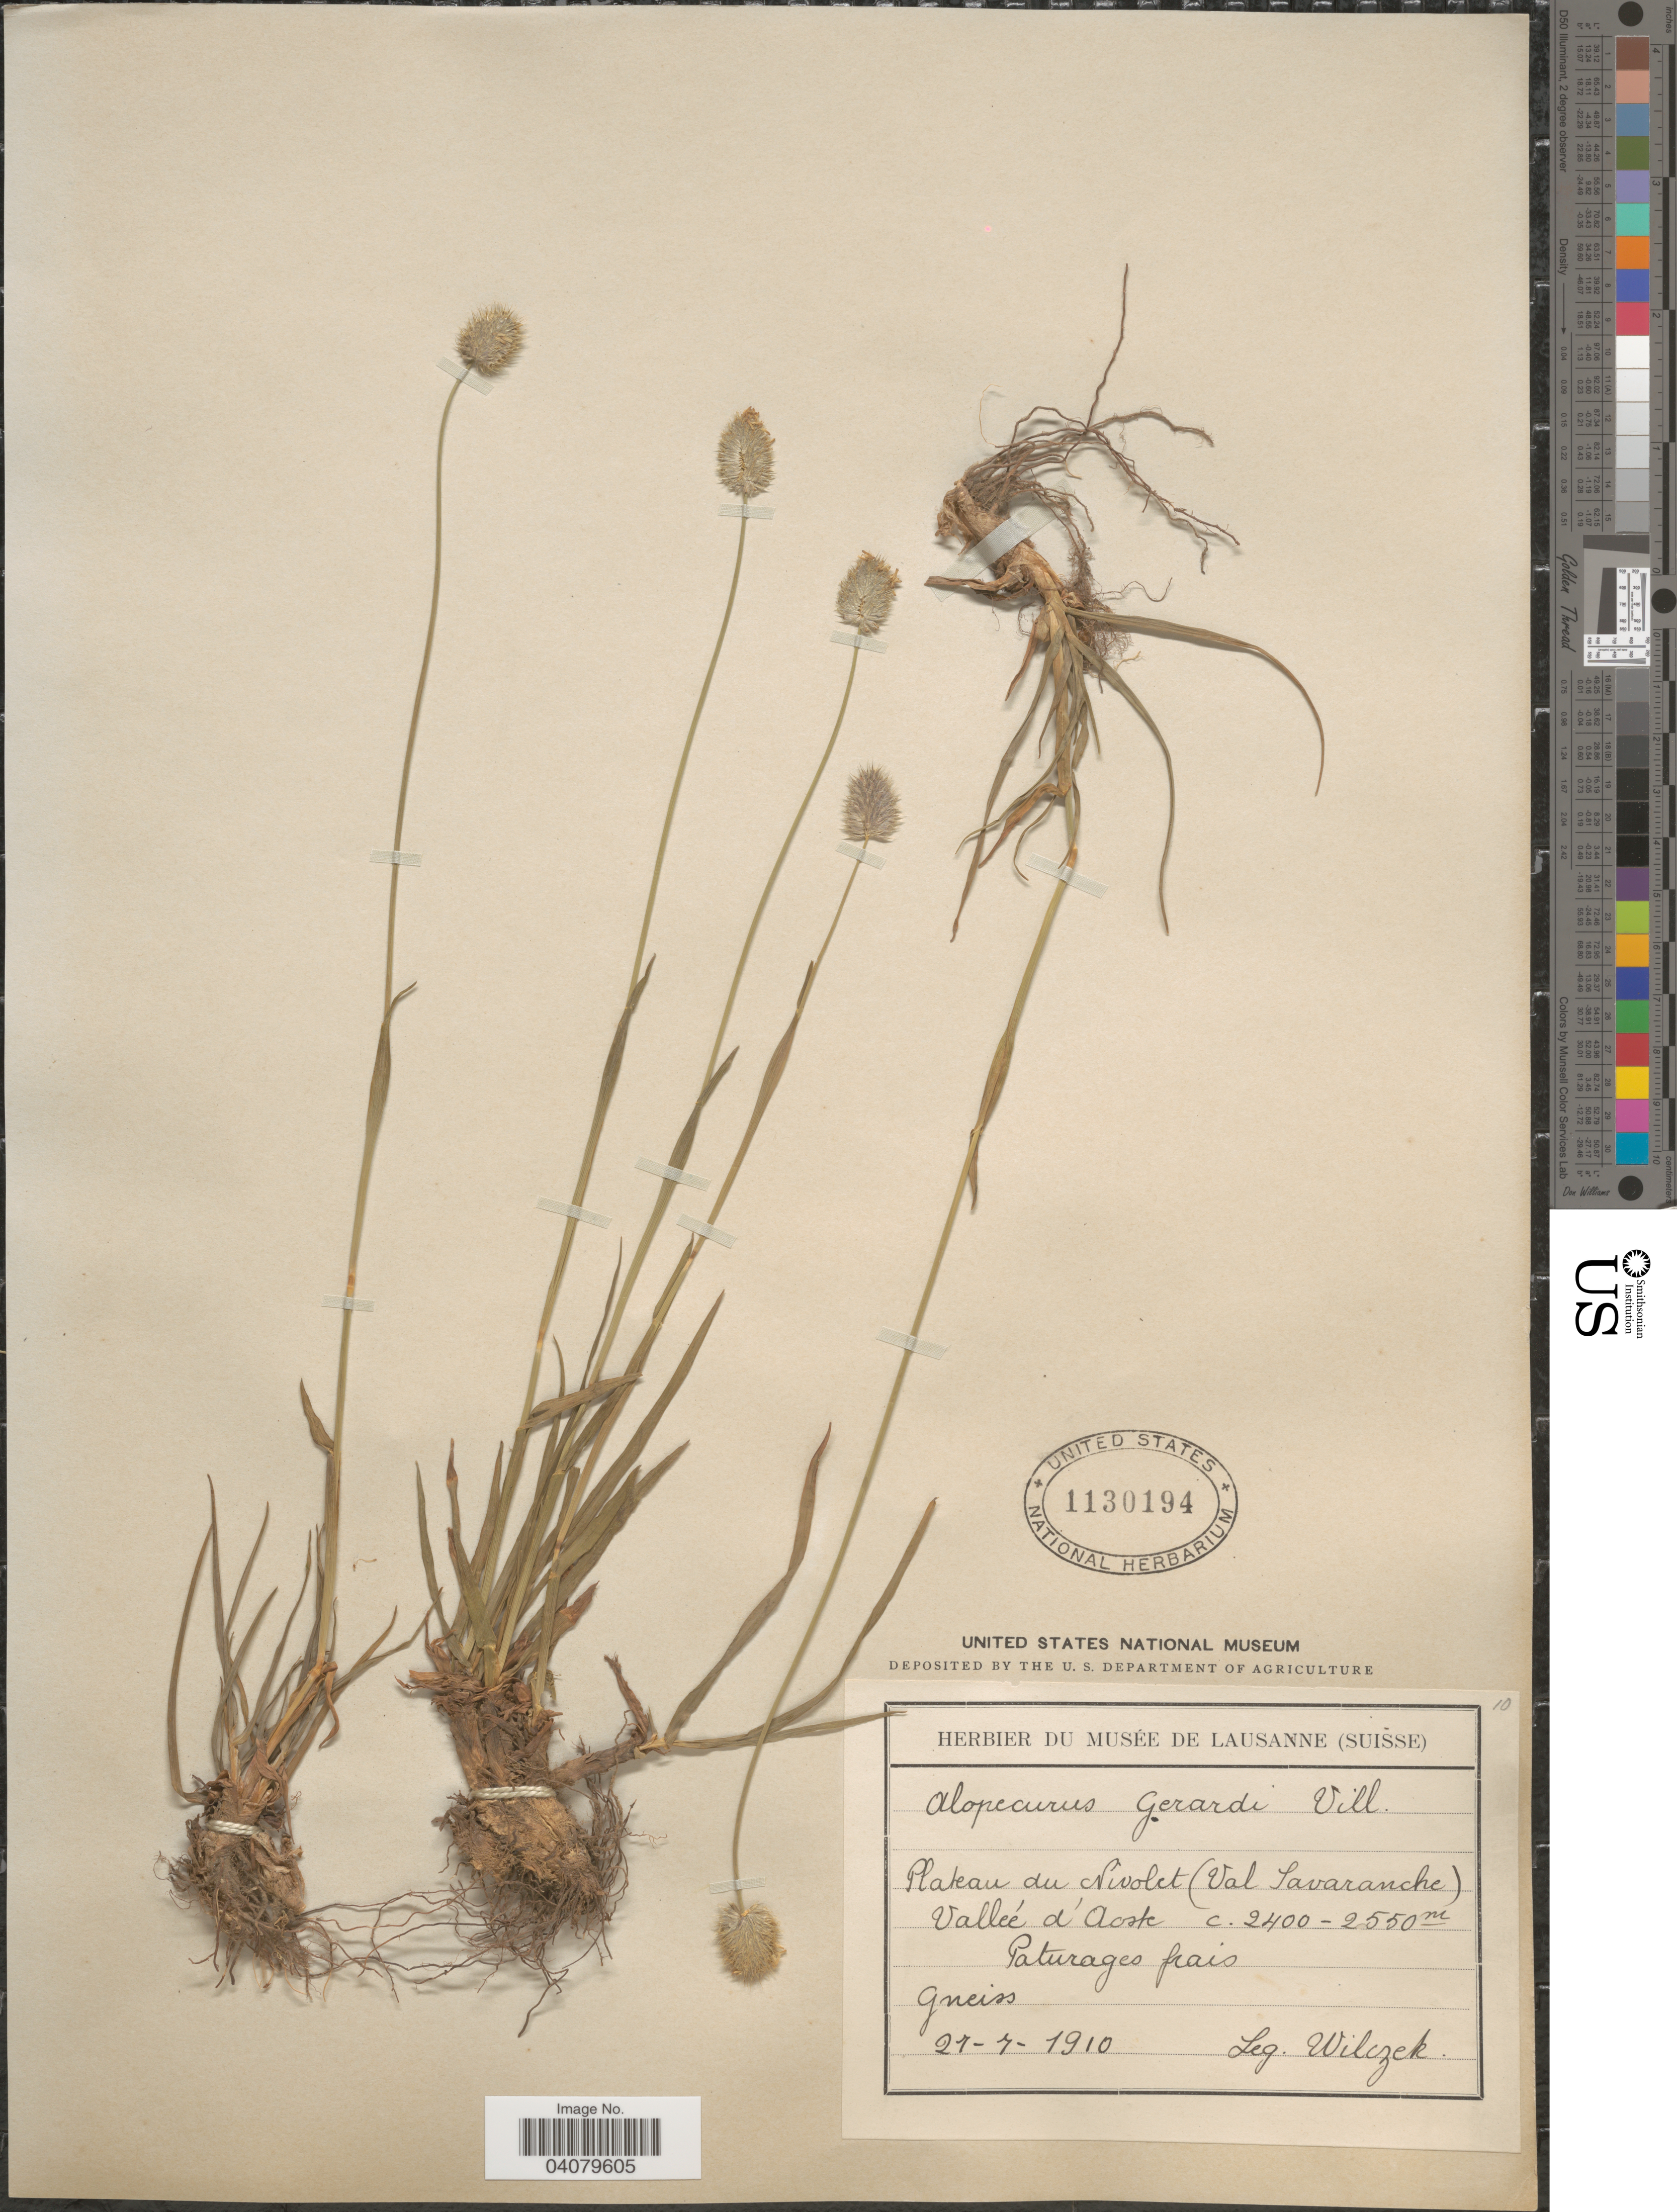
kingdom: Plantae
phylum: Tracheophyta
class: Liliopsida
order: Poales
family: Poaceae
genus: Alopecurus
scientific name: Alopecurus gerardii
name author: (All.) Vill.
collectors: Wilczek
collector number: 10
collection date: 1910-07-27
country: Italy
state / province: Valle d'Aosta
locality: Plateau du Nivolet (Val Savaranche). Valleé d'Aoste. Paturages frais. Gneiss.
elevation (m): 2400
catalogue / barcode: US 1130194